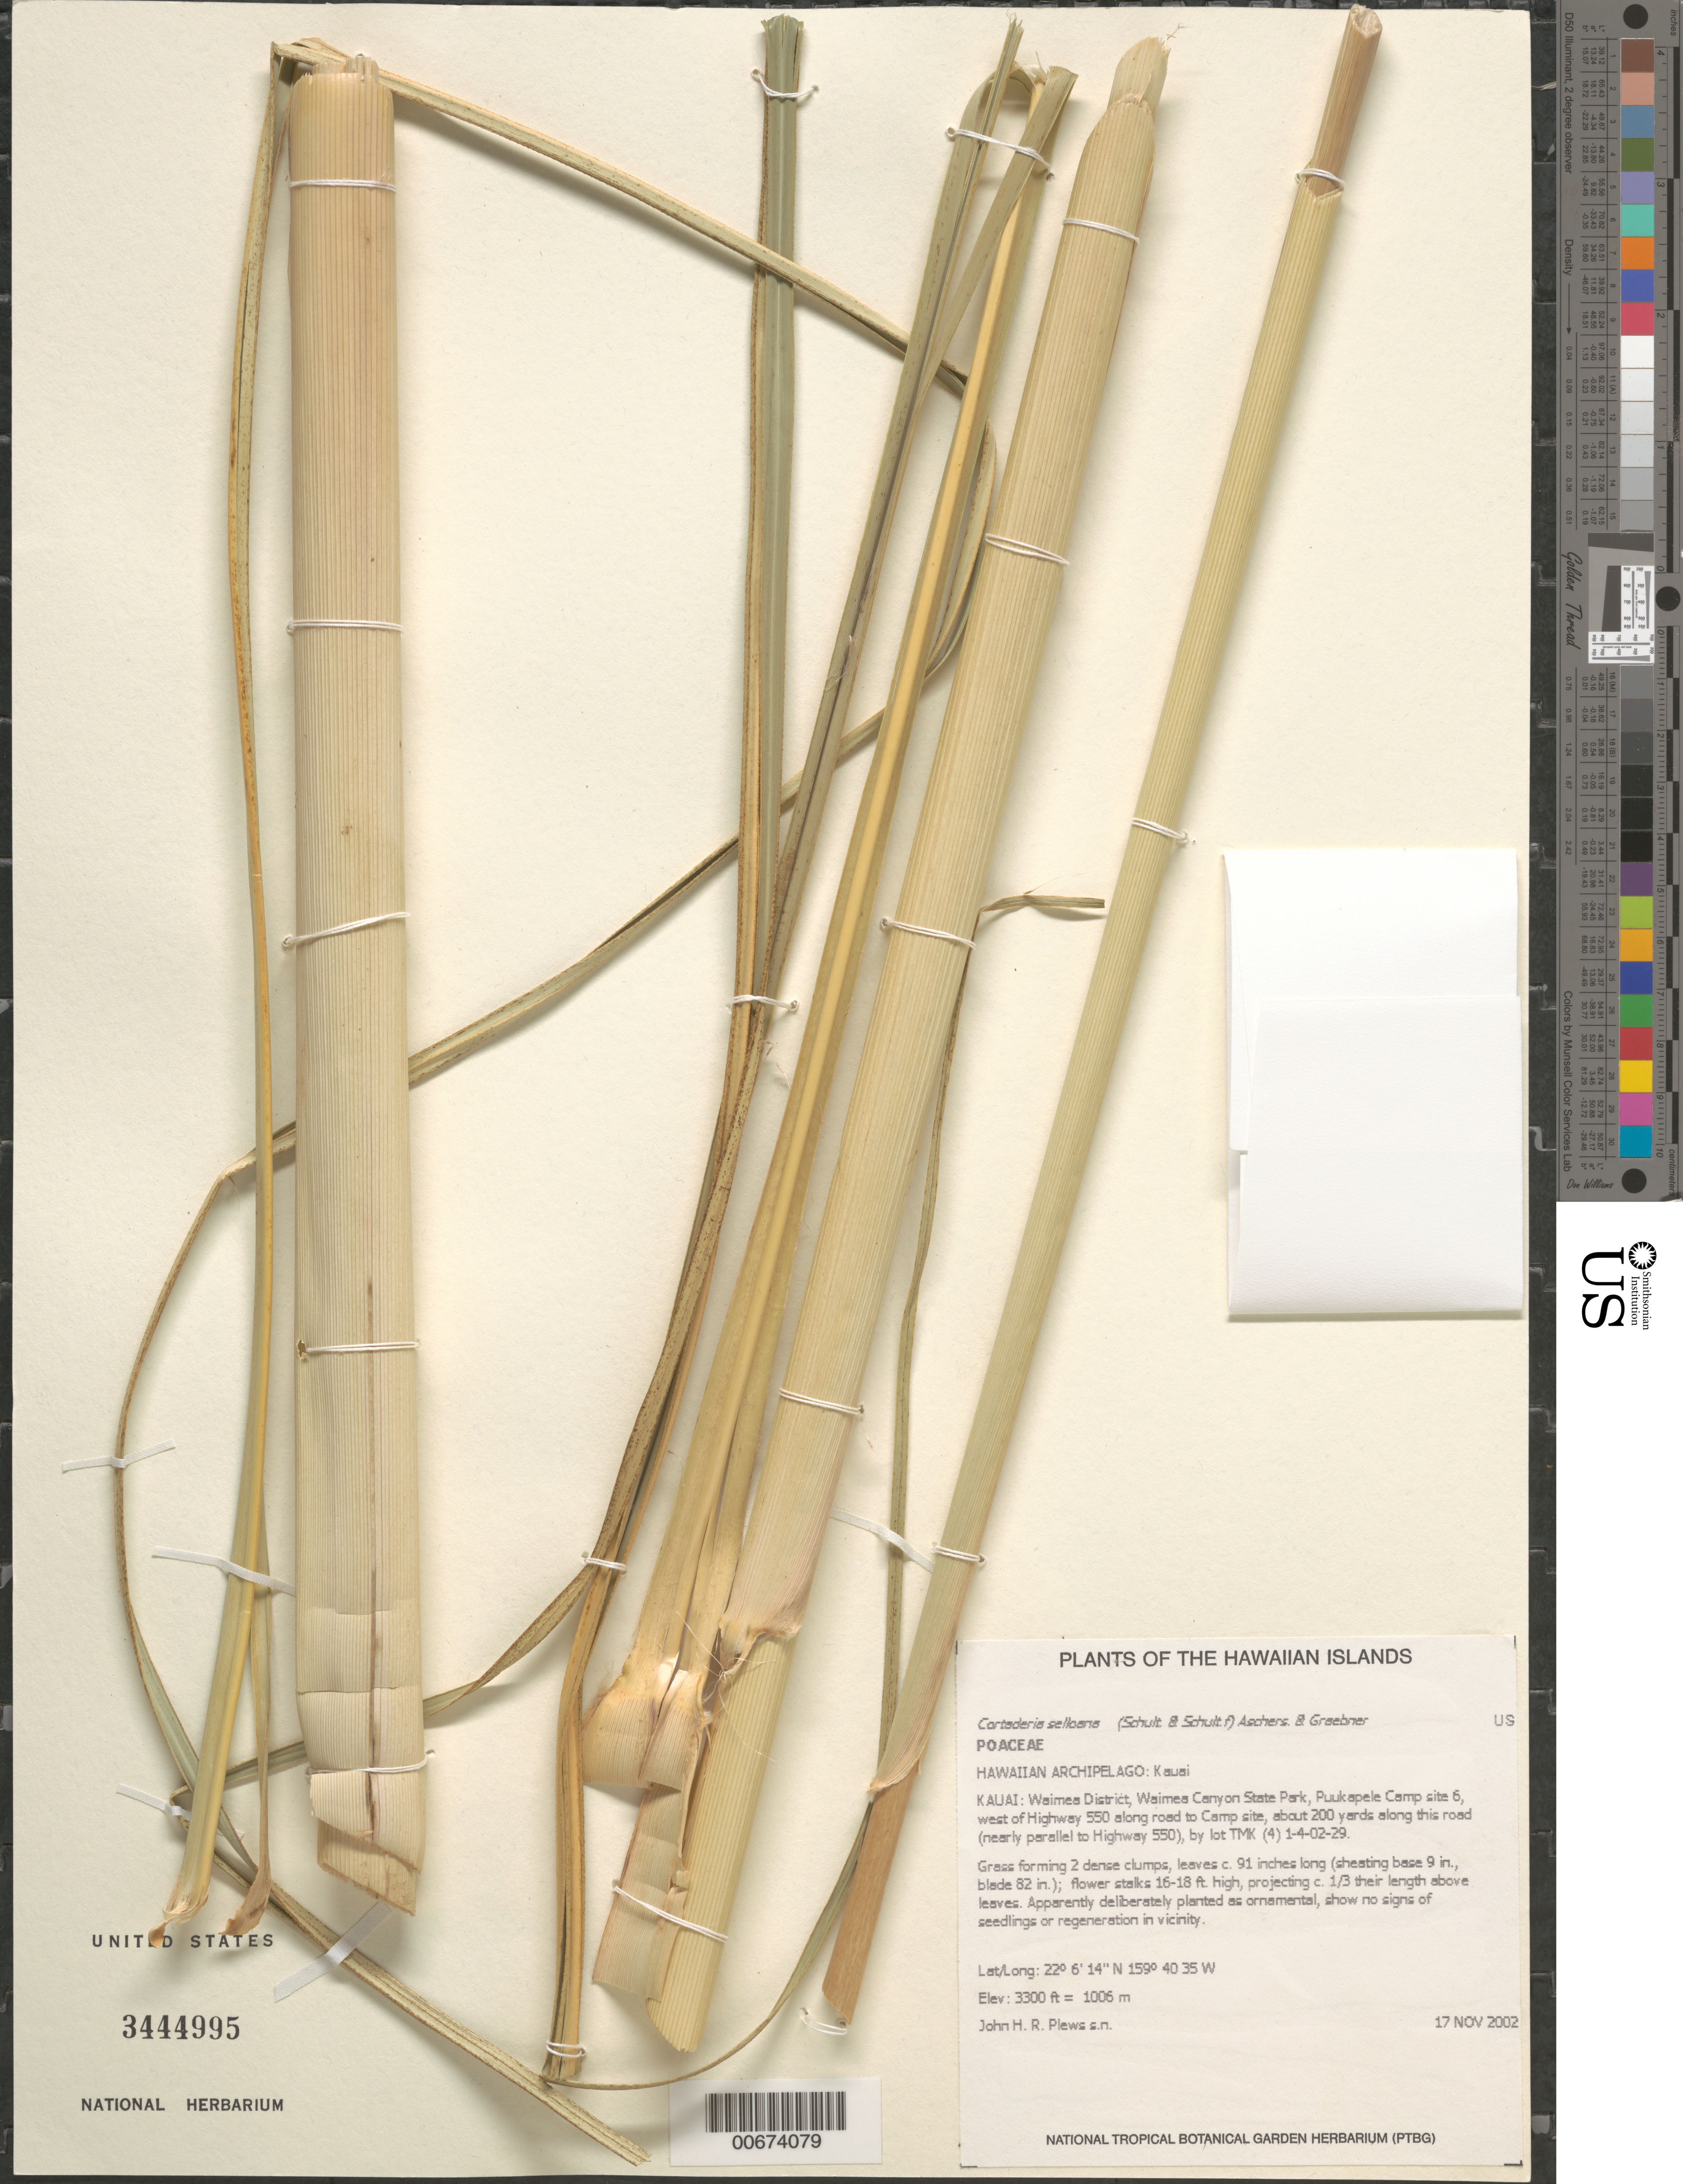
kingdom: Plantae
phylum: Tracheophyta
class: Liliopsida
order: Poales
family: Poaceae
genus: Cortaderia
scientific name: Cortaderia selloana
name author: (Schult. & Schult. f.) Asch. & Graebn.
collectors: J. Plews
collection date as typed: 17 Nov 2002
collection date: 2002-11-17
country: United States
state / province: Hawaii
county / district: Kauai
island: Kaua'i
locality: Waimea District, Waimea Canyon State Park, Puukapele Camp site 6, west of Hwy 550 along road to camp site, about 200 yards along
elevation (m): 1006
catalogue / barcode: US 3444995